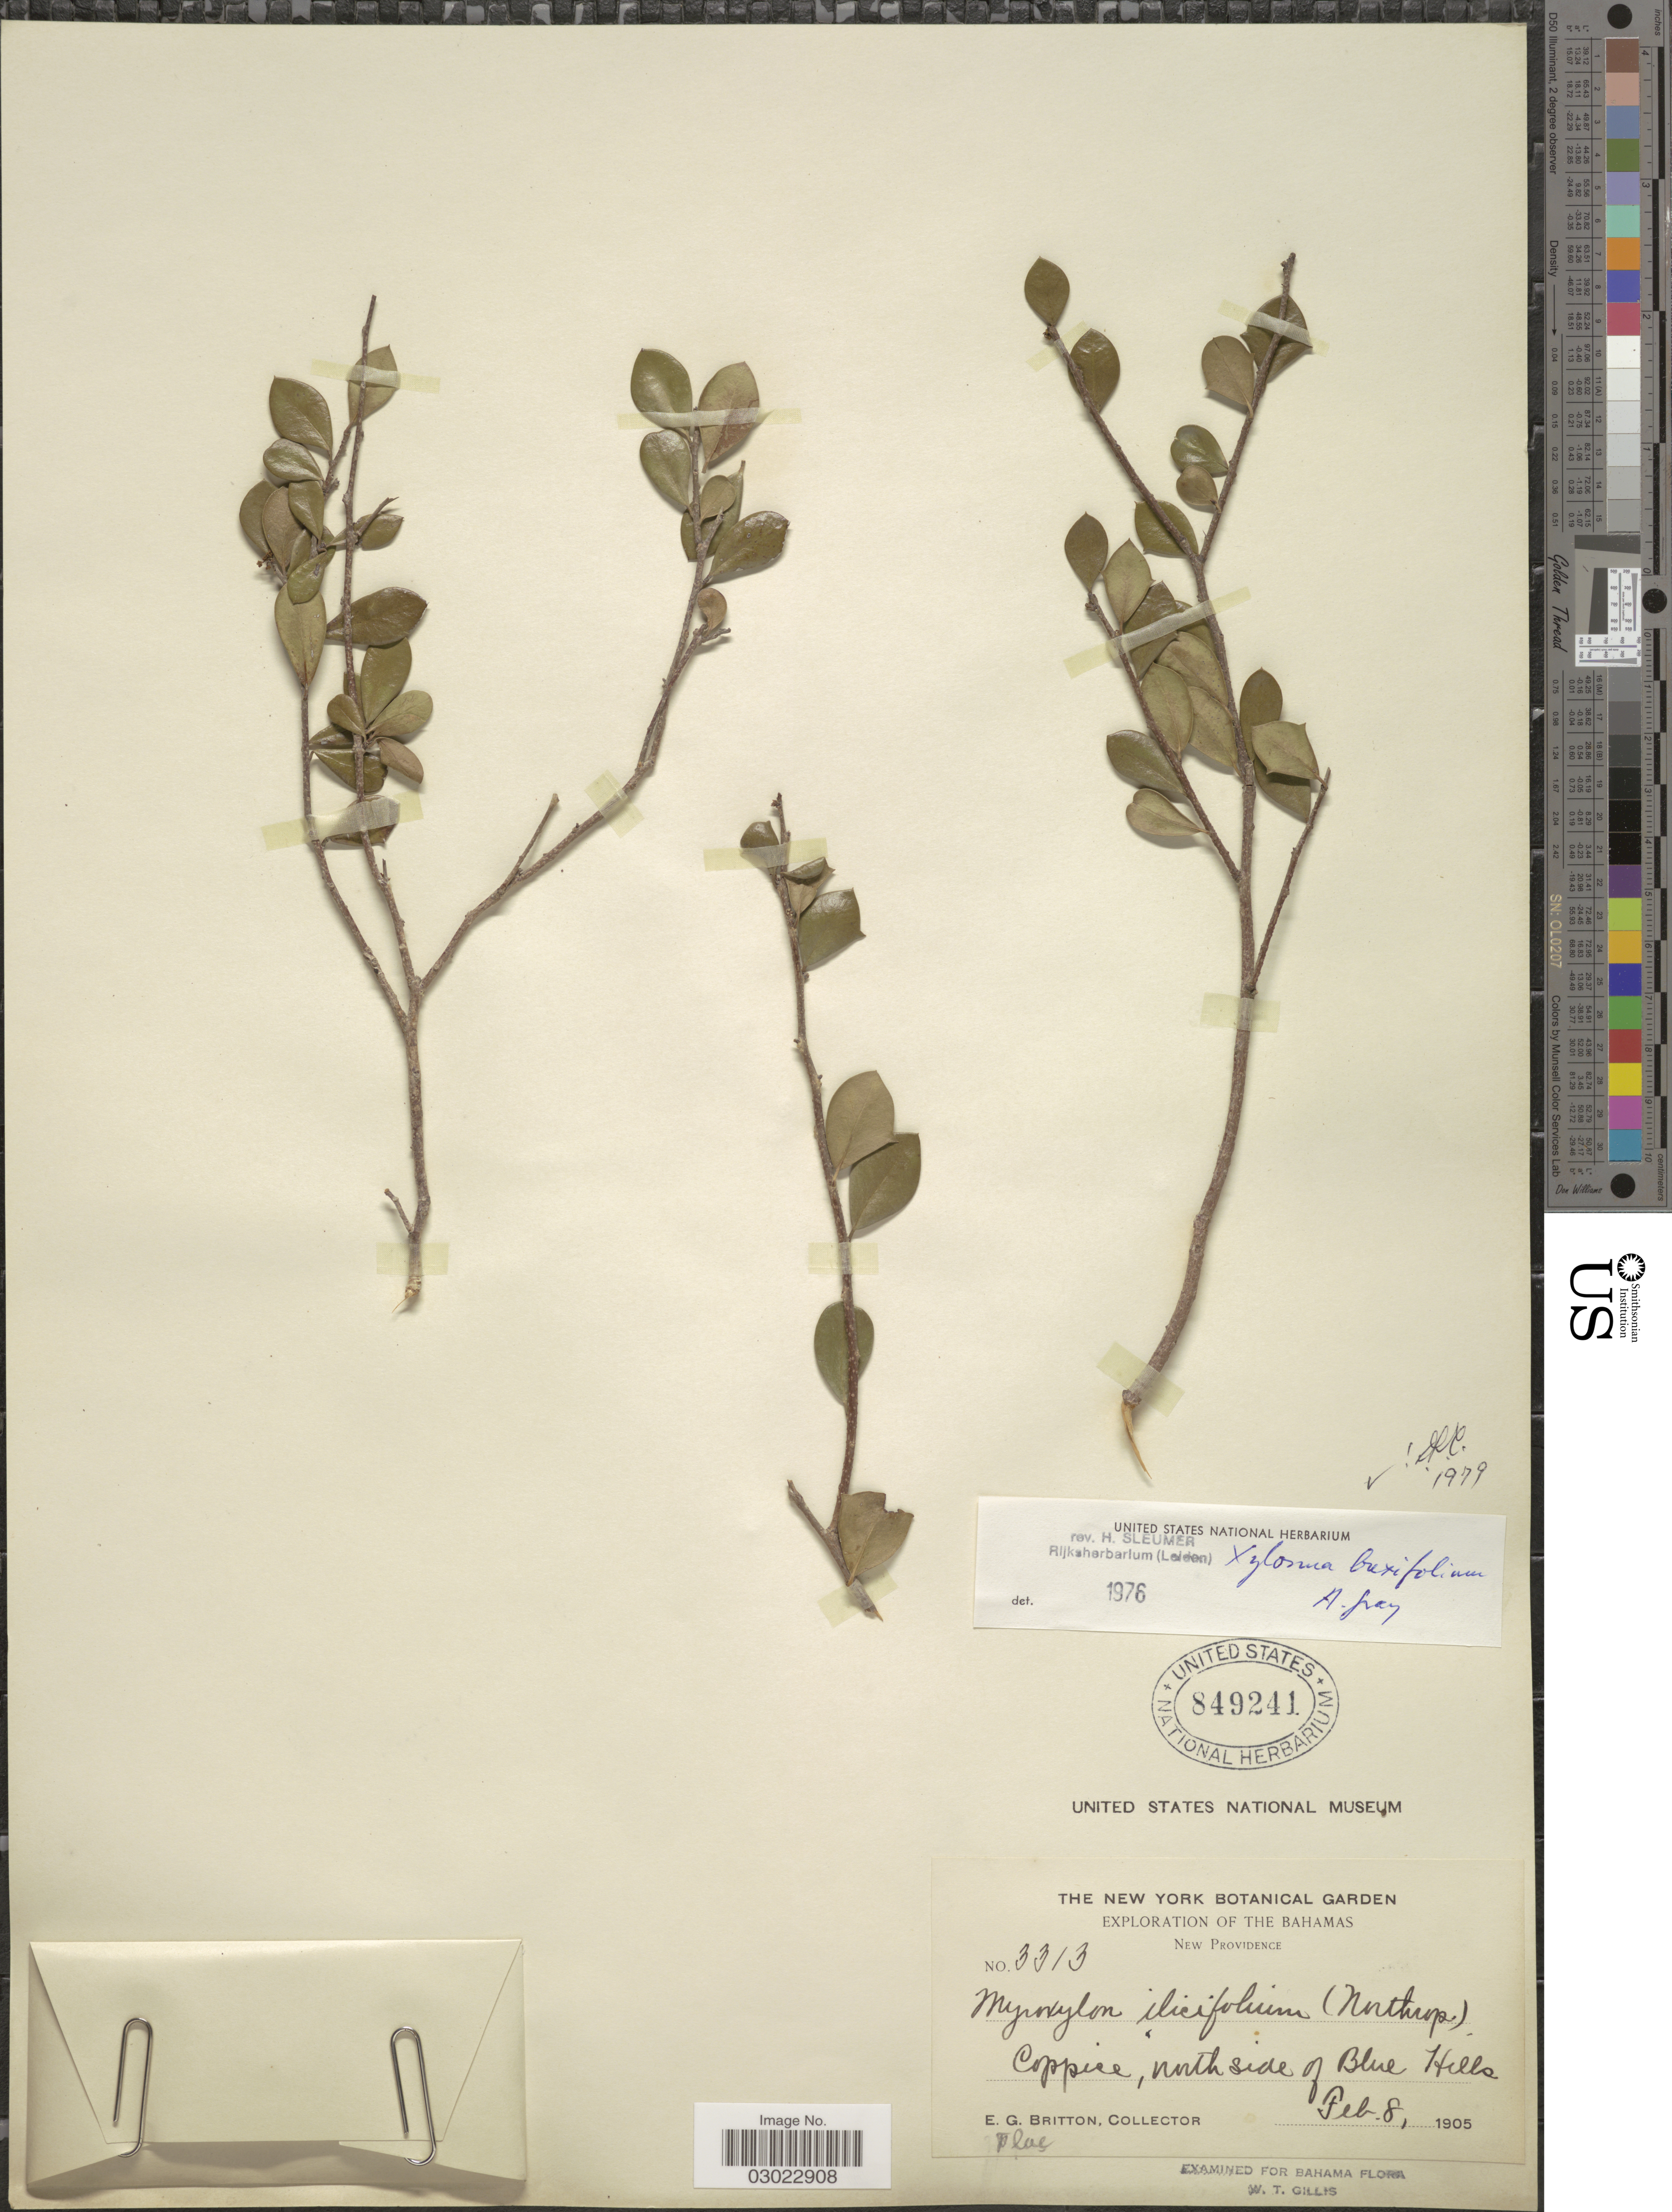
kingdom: Plantae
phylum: Tracheophyta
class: Magnoliopsida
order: Malpighiales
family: Salicaceae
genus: Xylosma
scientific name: Xylosma buxifolia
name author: A. Gray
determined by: Sleumer, H. O.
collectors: E. G. Britton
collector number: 3313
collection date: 1905-02-08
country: Bahamas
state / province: New Providence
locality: Coppice, north side of Blue Hills.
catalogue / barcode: US 849241